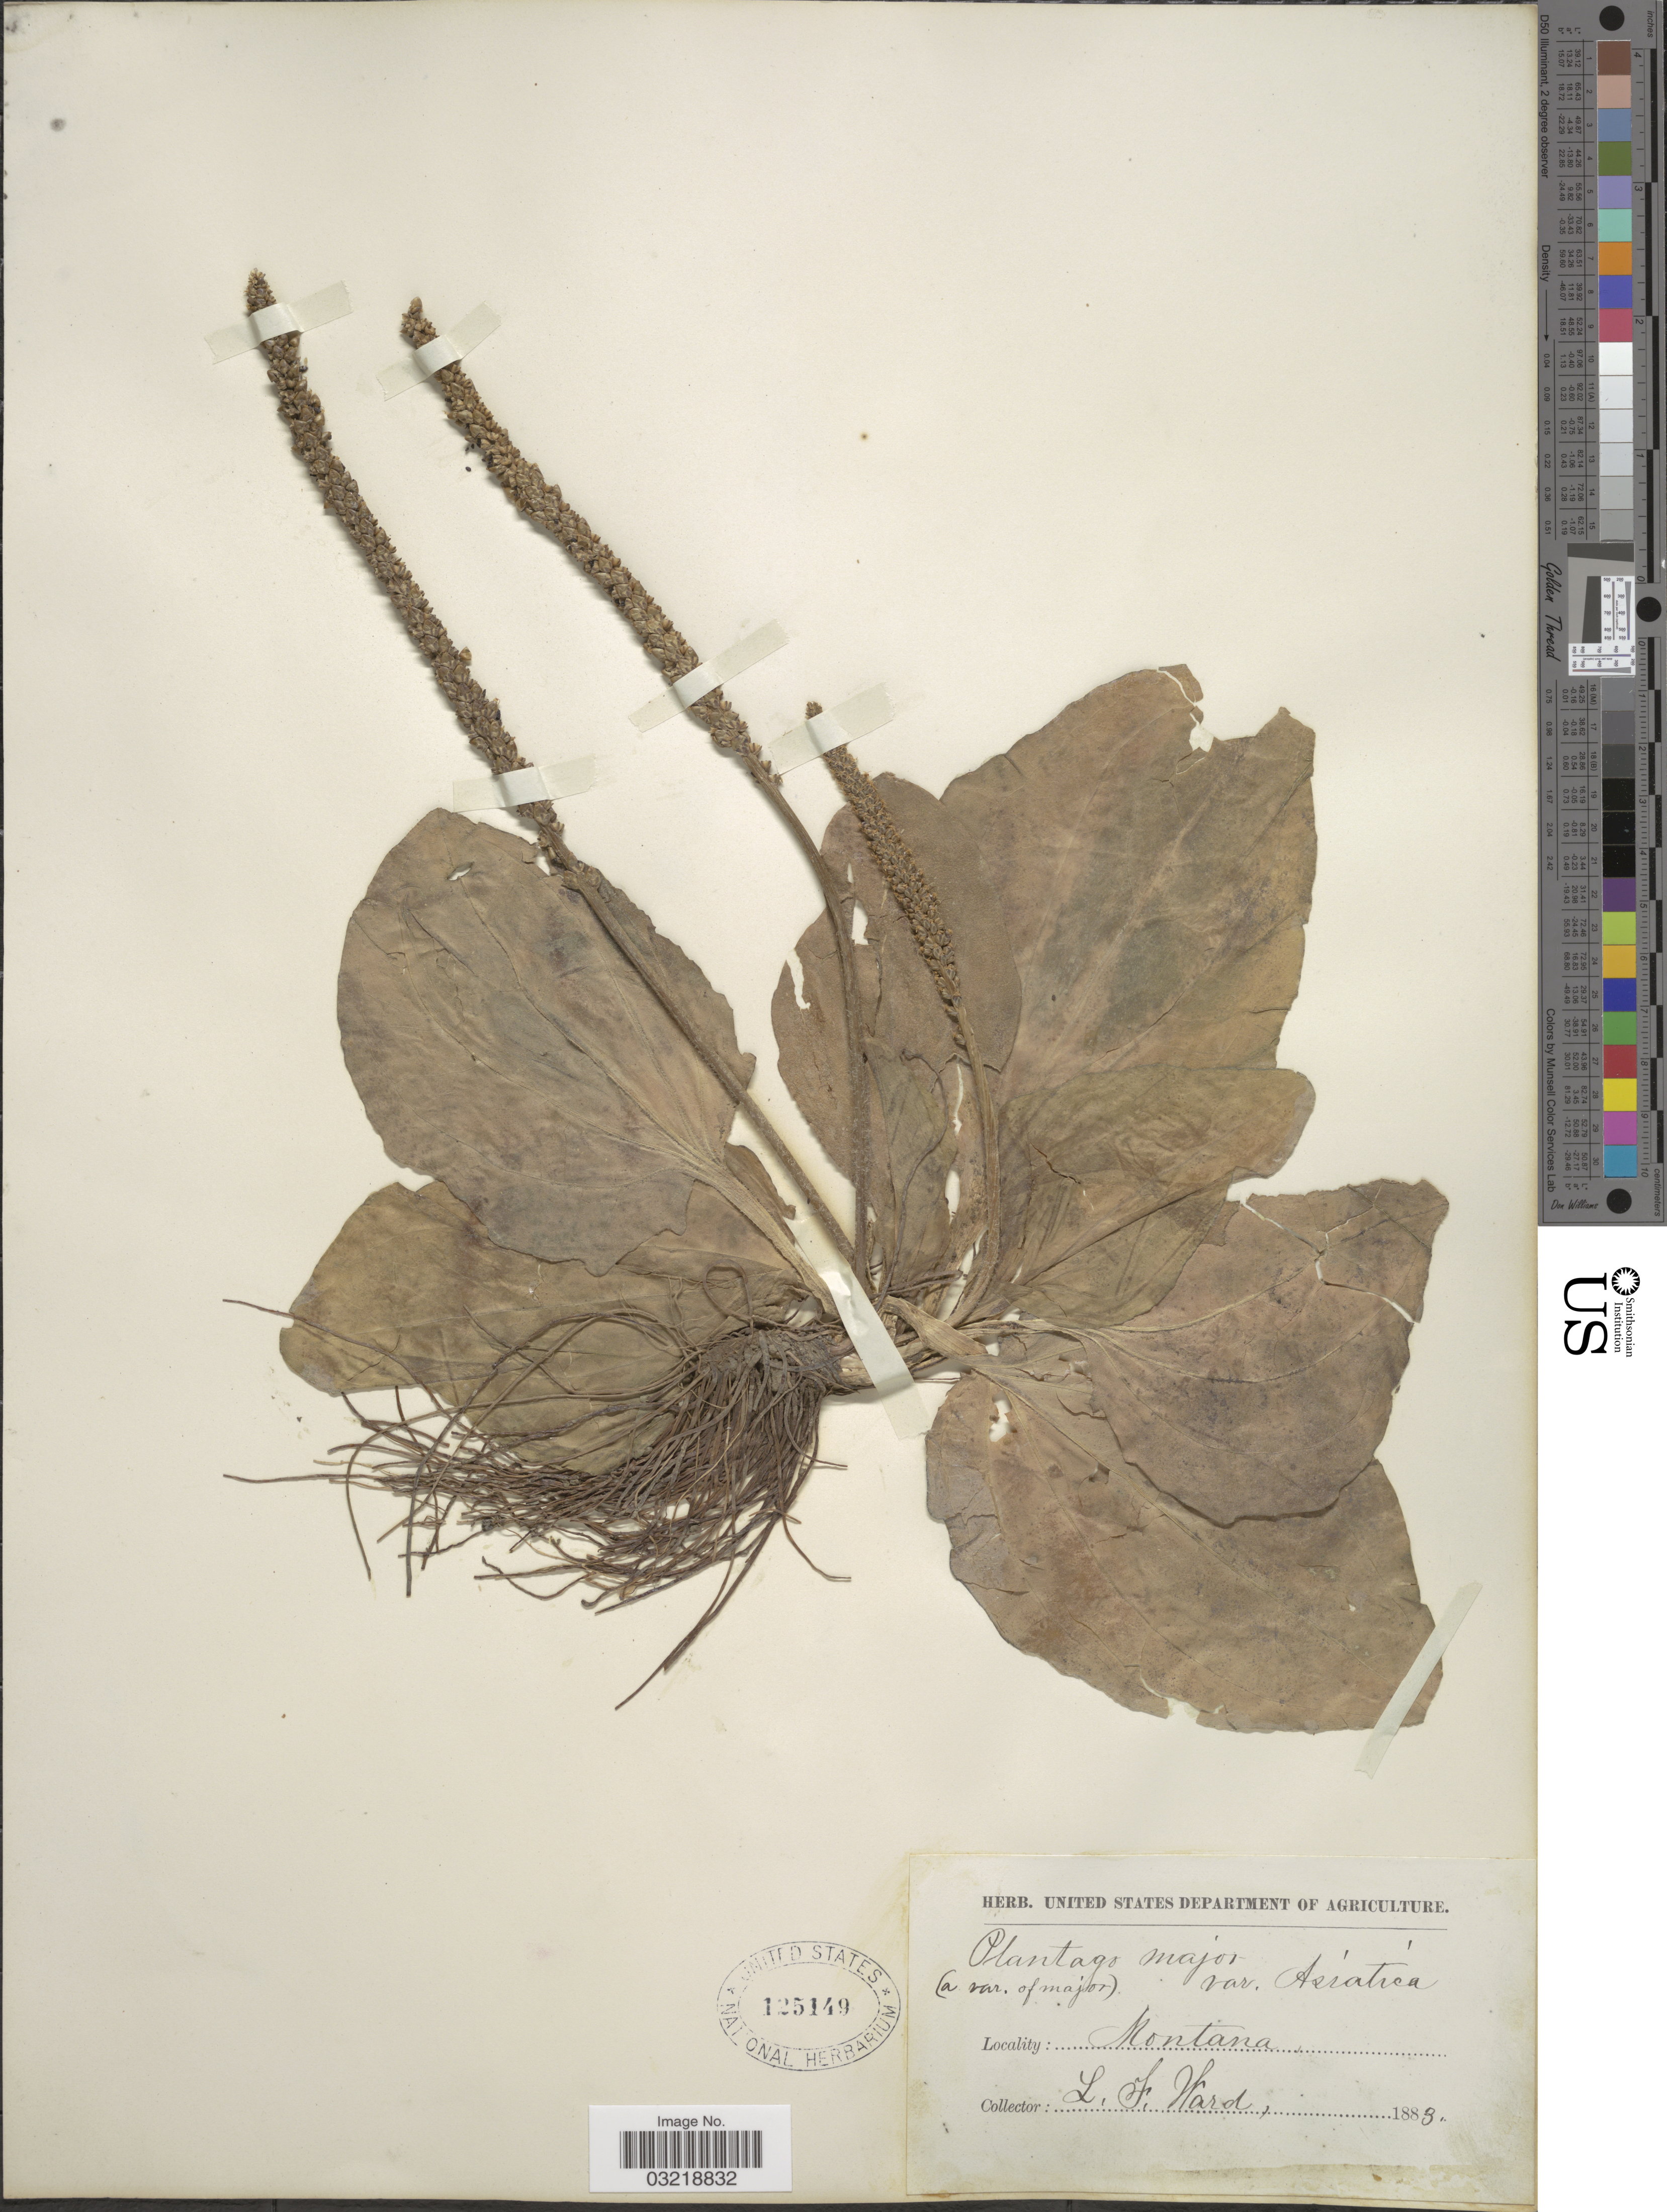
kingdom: Plantae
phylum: Tracheophyta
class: Magnoliopsida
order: Lamiales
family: Plantaginaceae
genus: Plantago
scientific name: Plantago major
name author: L.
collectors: L. Ward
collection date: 1883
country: United States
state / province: Montana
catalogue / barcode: US 125149